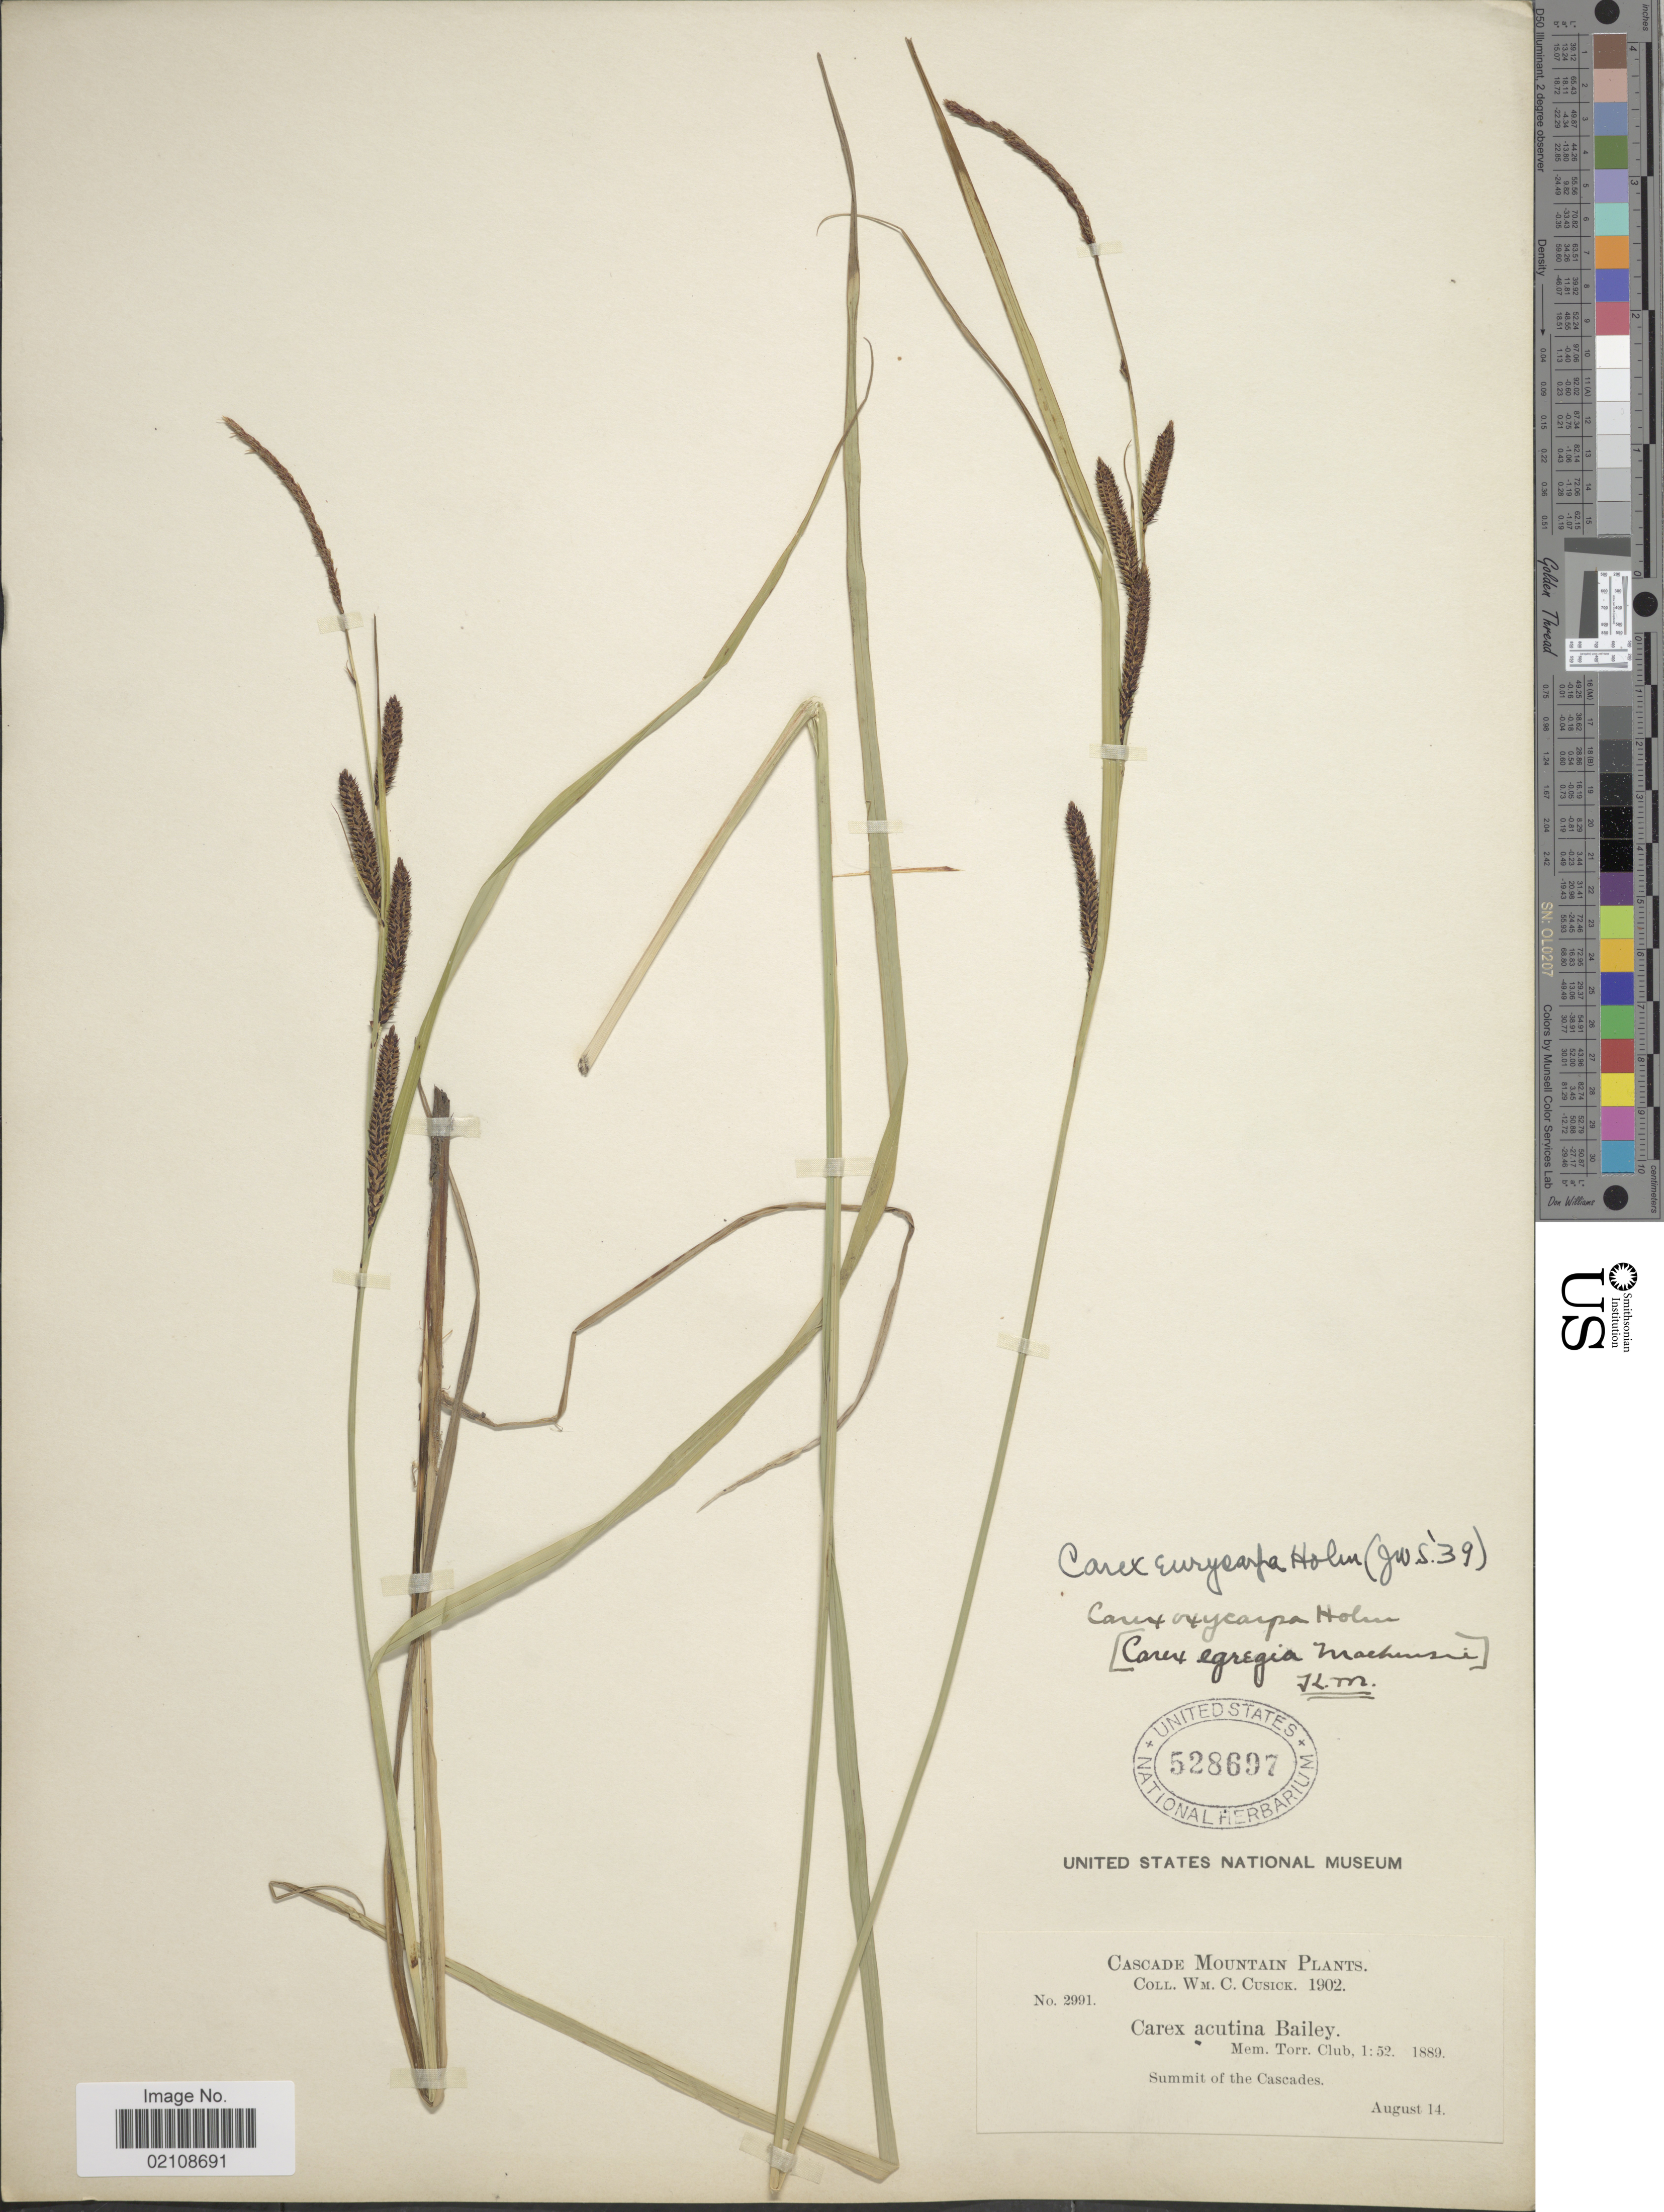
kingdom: Plantae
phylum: Tracheophyta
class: Liliopsida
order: Poales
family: Cyperaceae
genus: Carex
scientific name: Carex angustata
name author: Boott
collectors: ex herb. Wm. C. Cusick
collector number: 2991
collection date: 1902-08-14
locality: Cascade Mountain, summit of Cascades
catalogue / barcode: US 528697